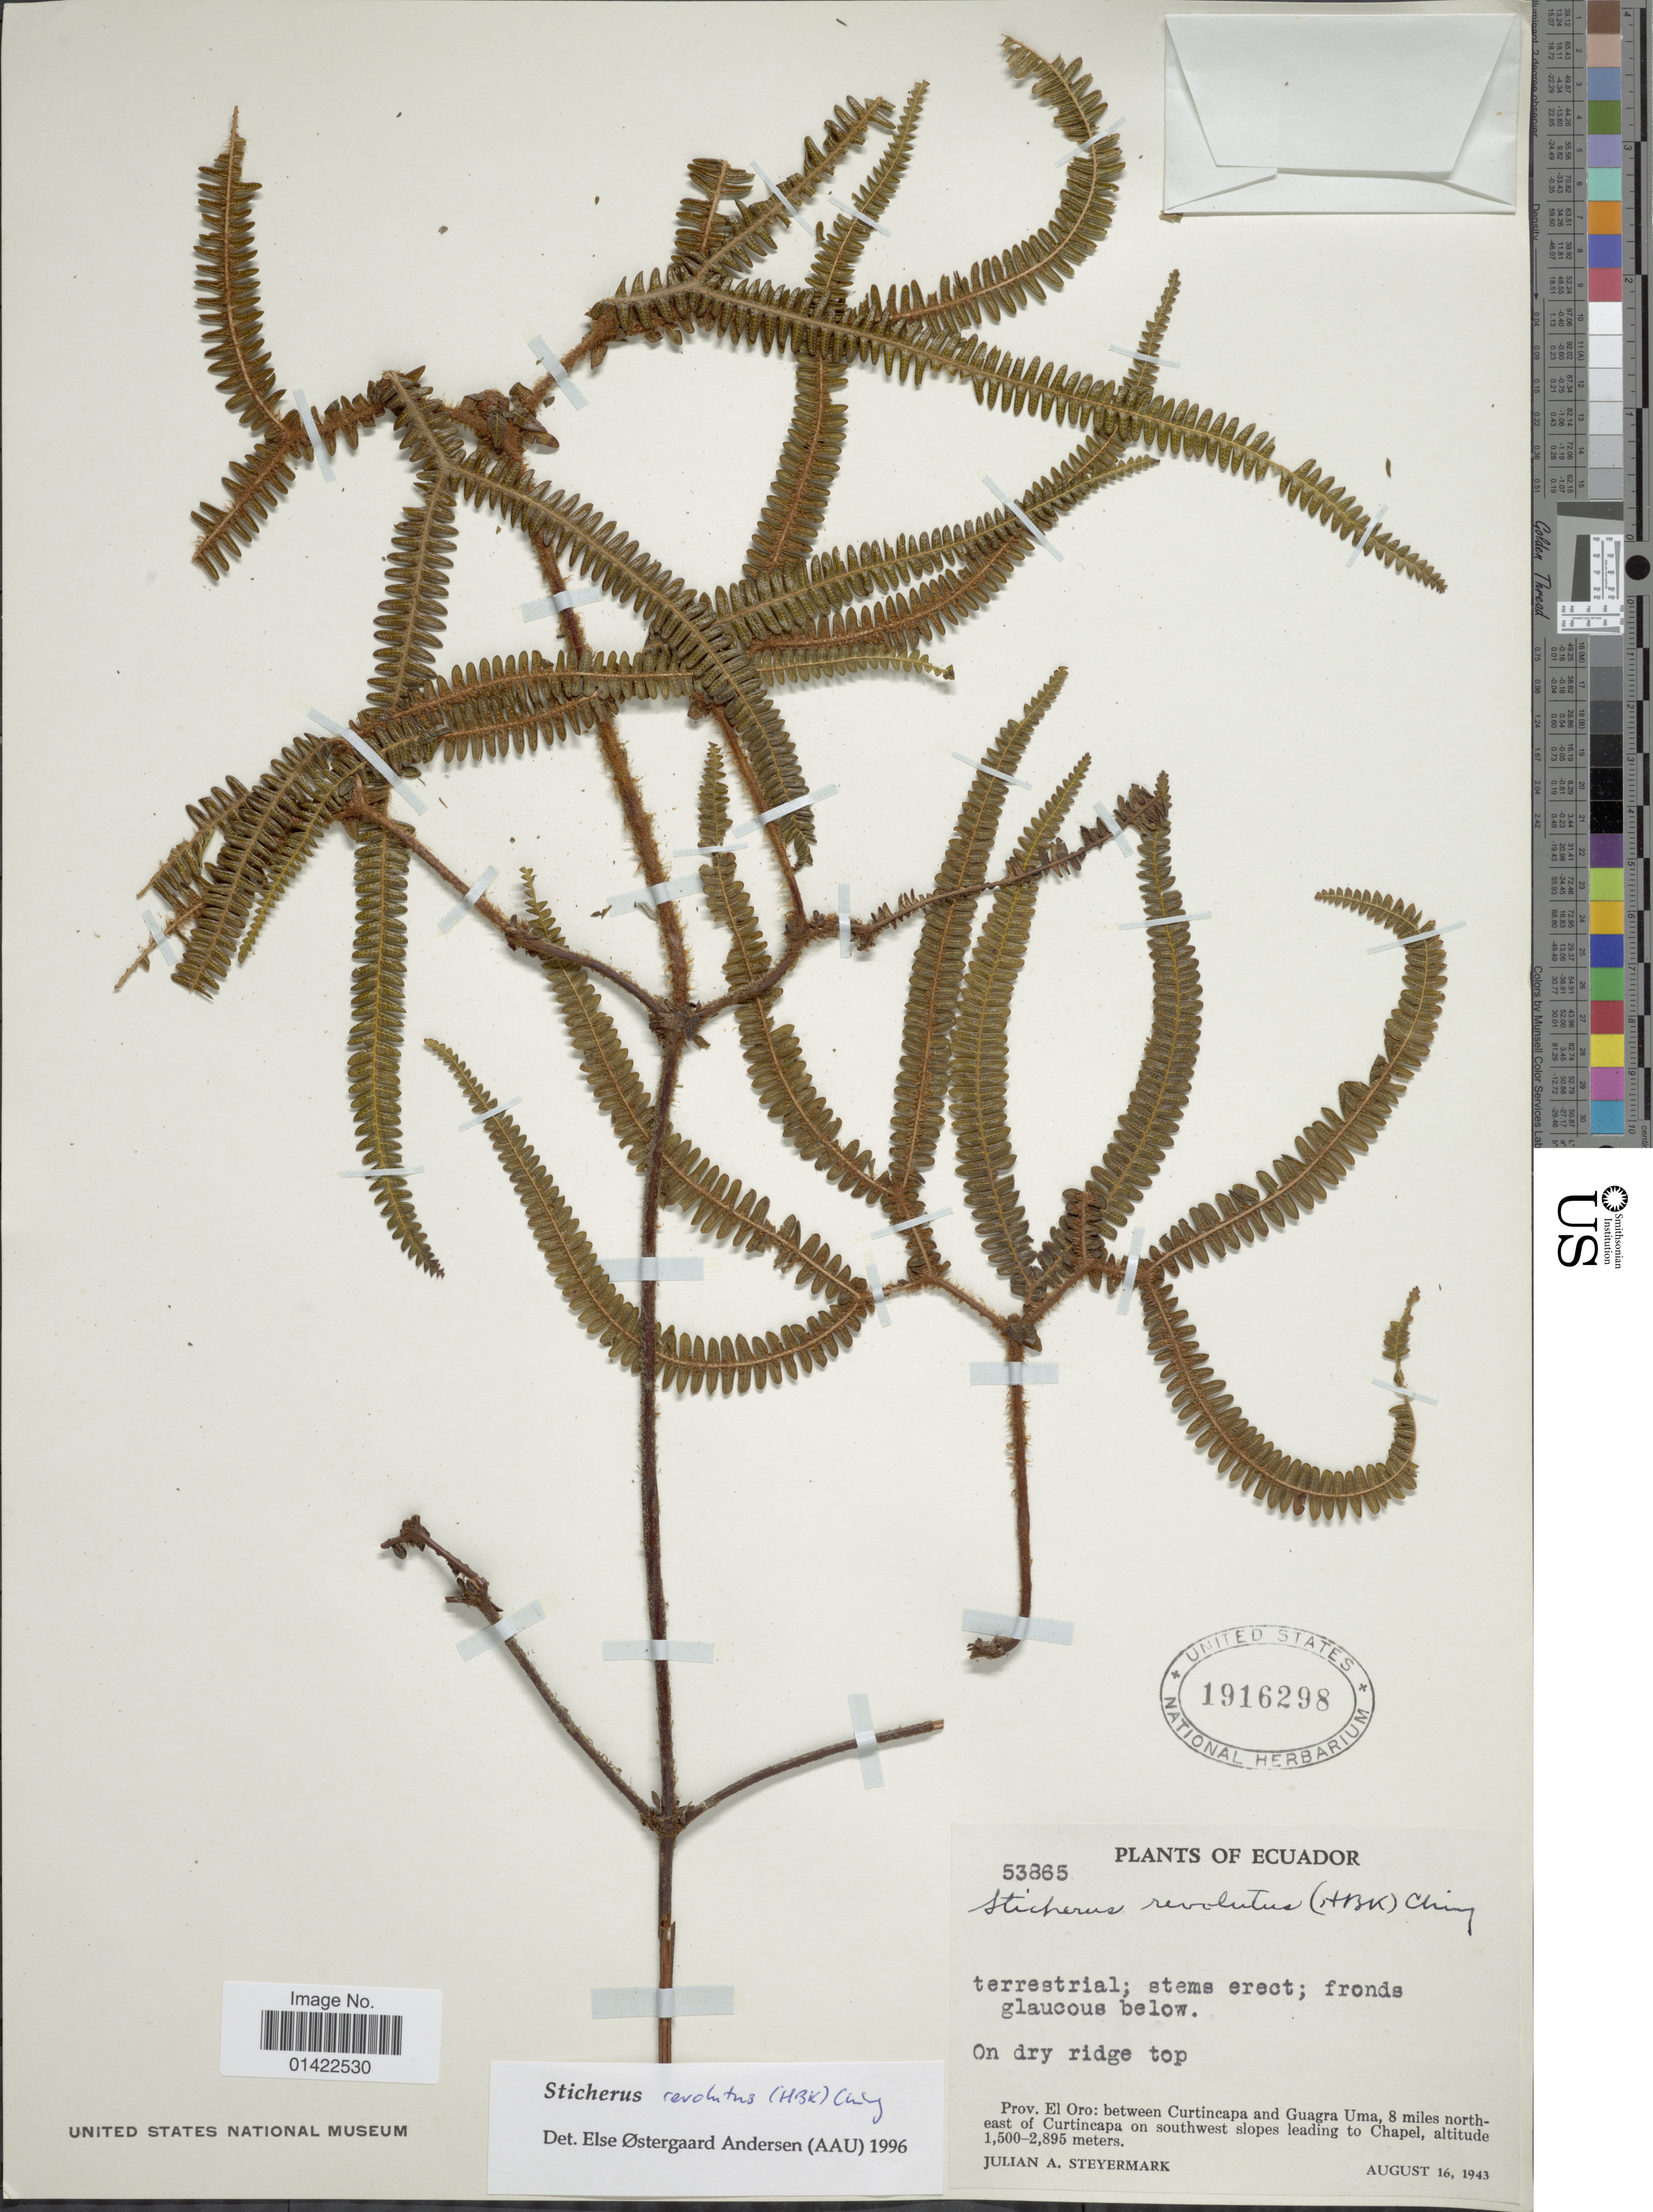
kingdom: Plantae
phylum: Tracheophyta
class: Polypodiopsida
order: Gleicheniales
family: Gleicheniaceae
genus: Sticherus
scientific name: Sticherus revolutus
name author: (Kunth) Ching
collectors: J. Steyermark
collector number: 53865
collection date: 1943-08-16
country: Ecuador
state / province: El Oro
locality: Between Curtincapa and Guarga Uma, 8 miles northeast of Curtincapa on southwest slopes leading to Chapel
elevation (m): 1500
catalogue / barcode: US 1916298